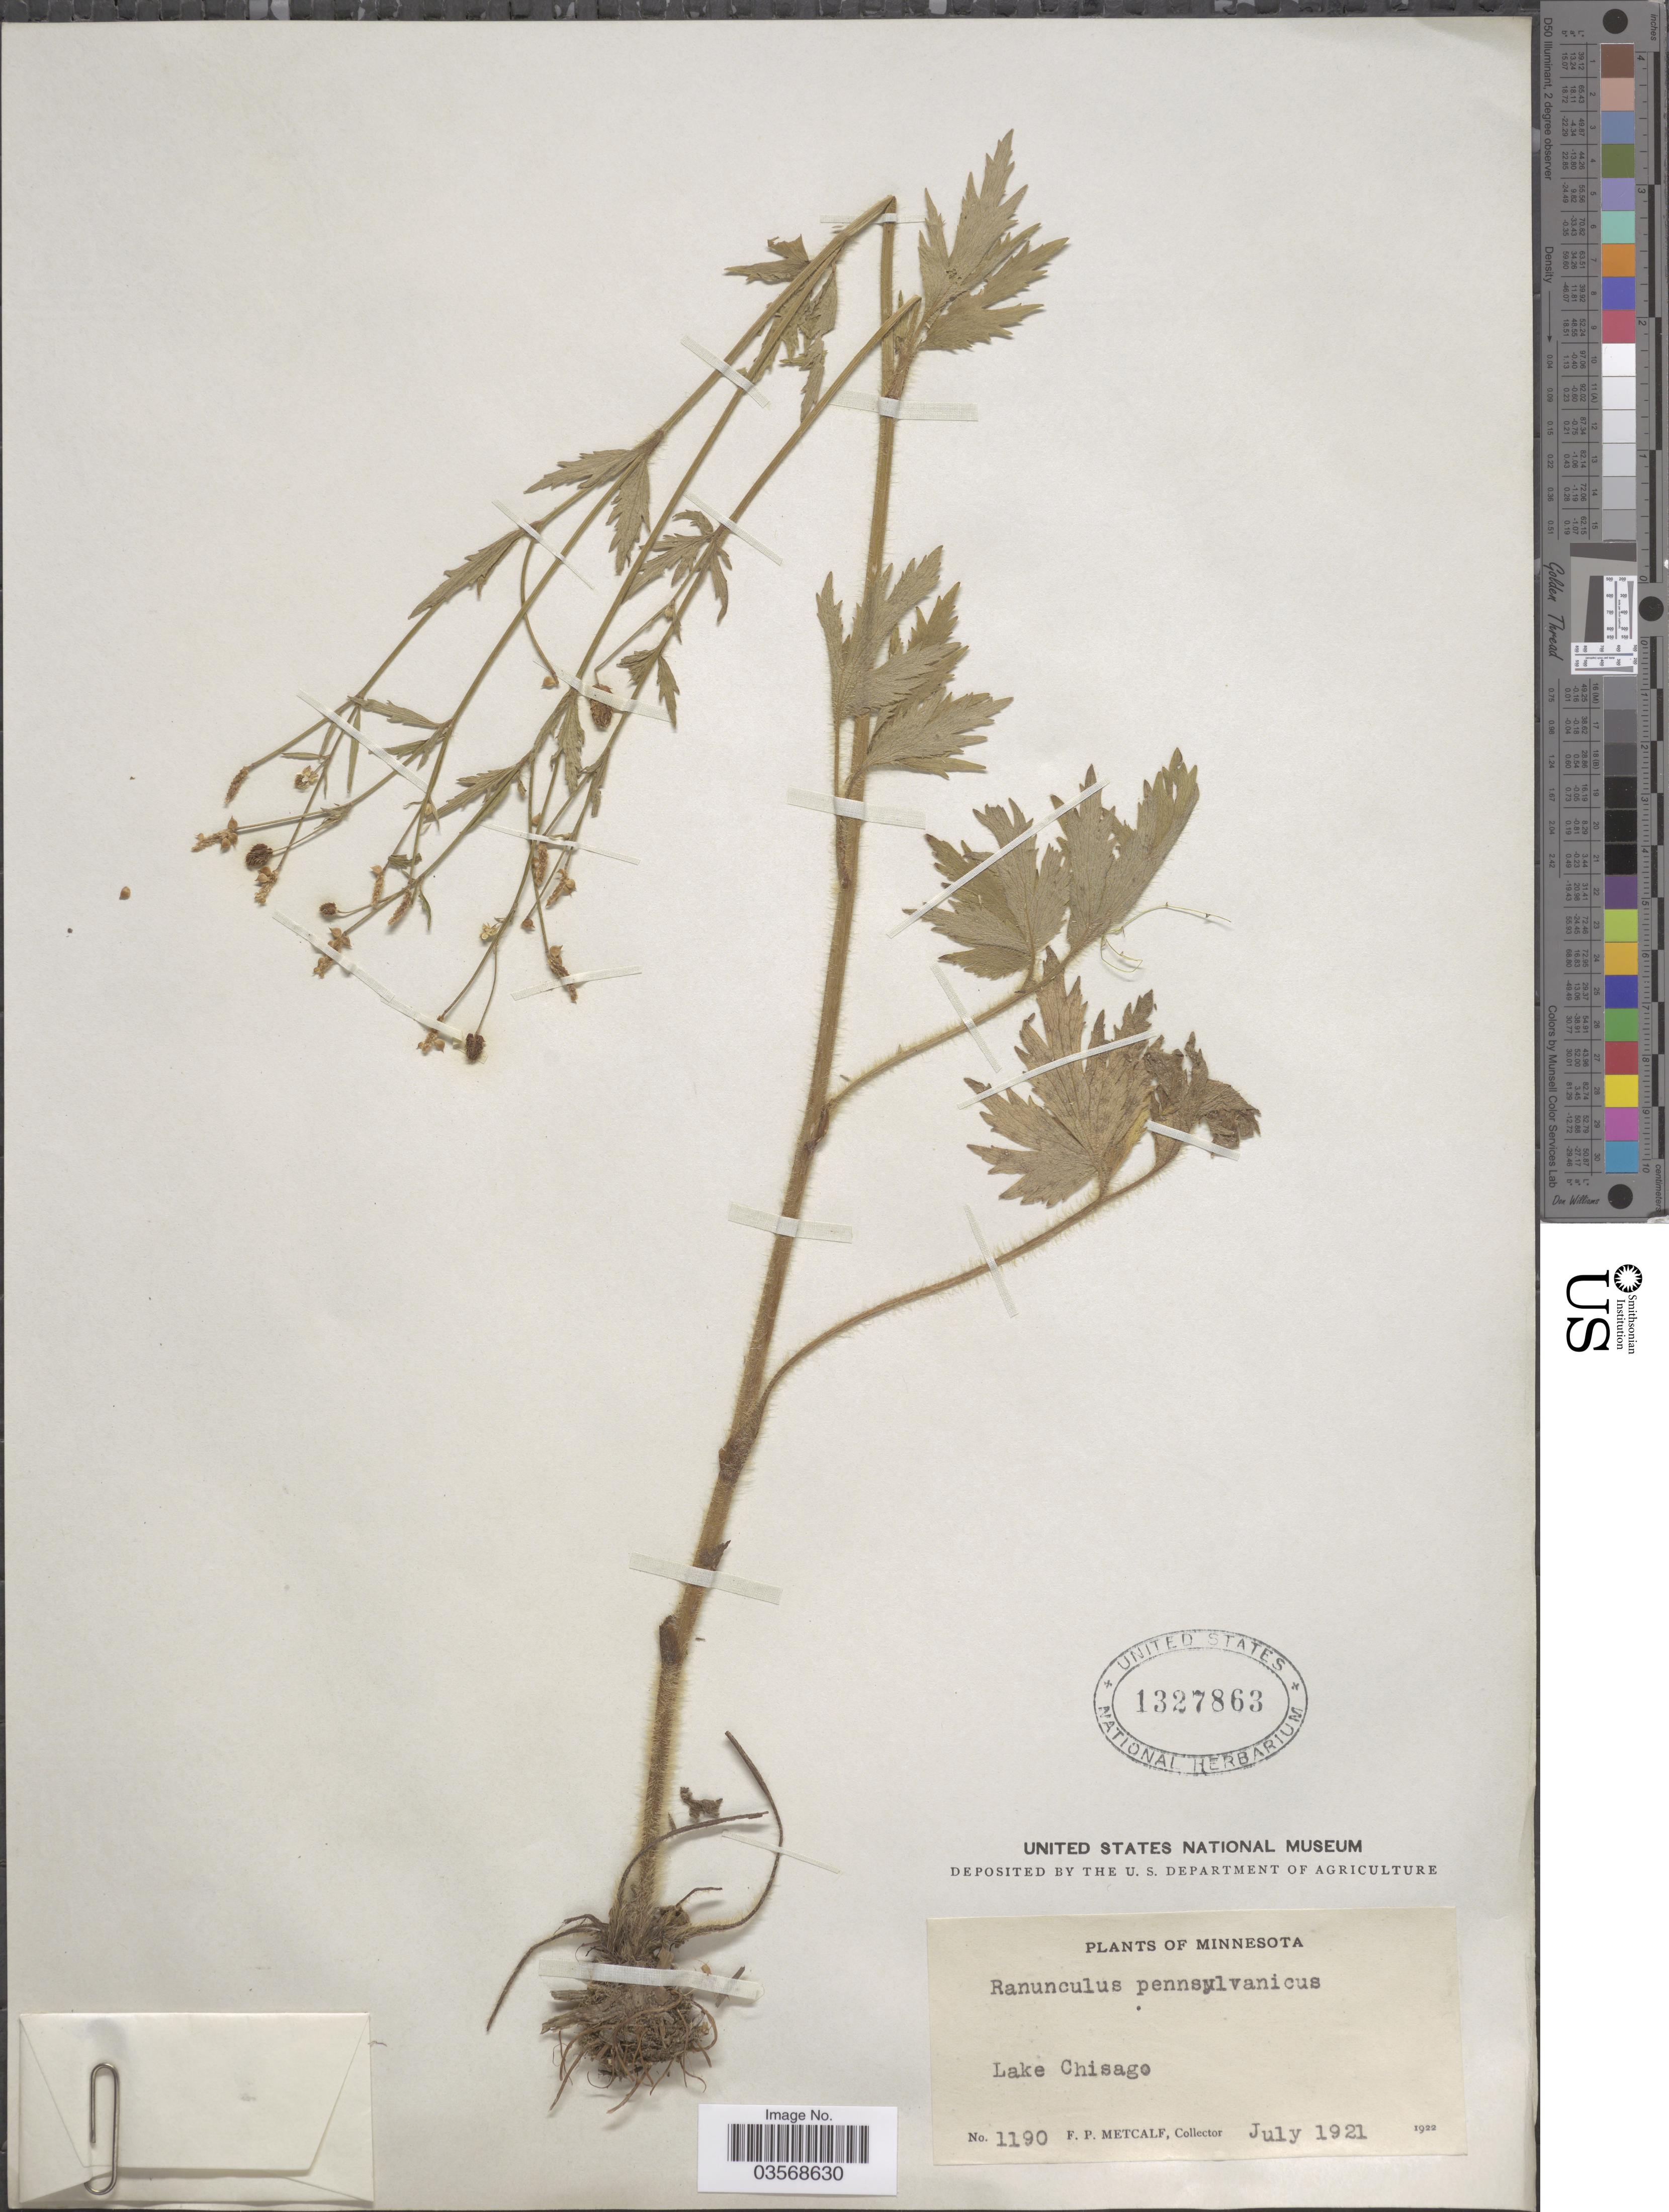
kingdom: Plantae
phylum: Tracheophyta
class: Magnoliopsida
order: Ranunculales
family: Ranunculaceae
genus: Ranunculus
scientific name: Ranunculus pensylvanicus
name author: L. f.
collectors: F. Metcalf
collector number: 1190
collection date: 1921-07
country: United States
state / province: Minnesota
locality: Lake Chisago.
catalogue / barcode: US 1327863